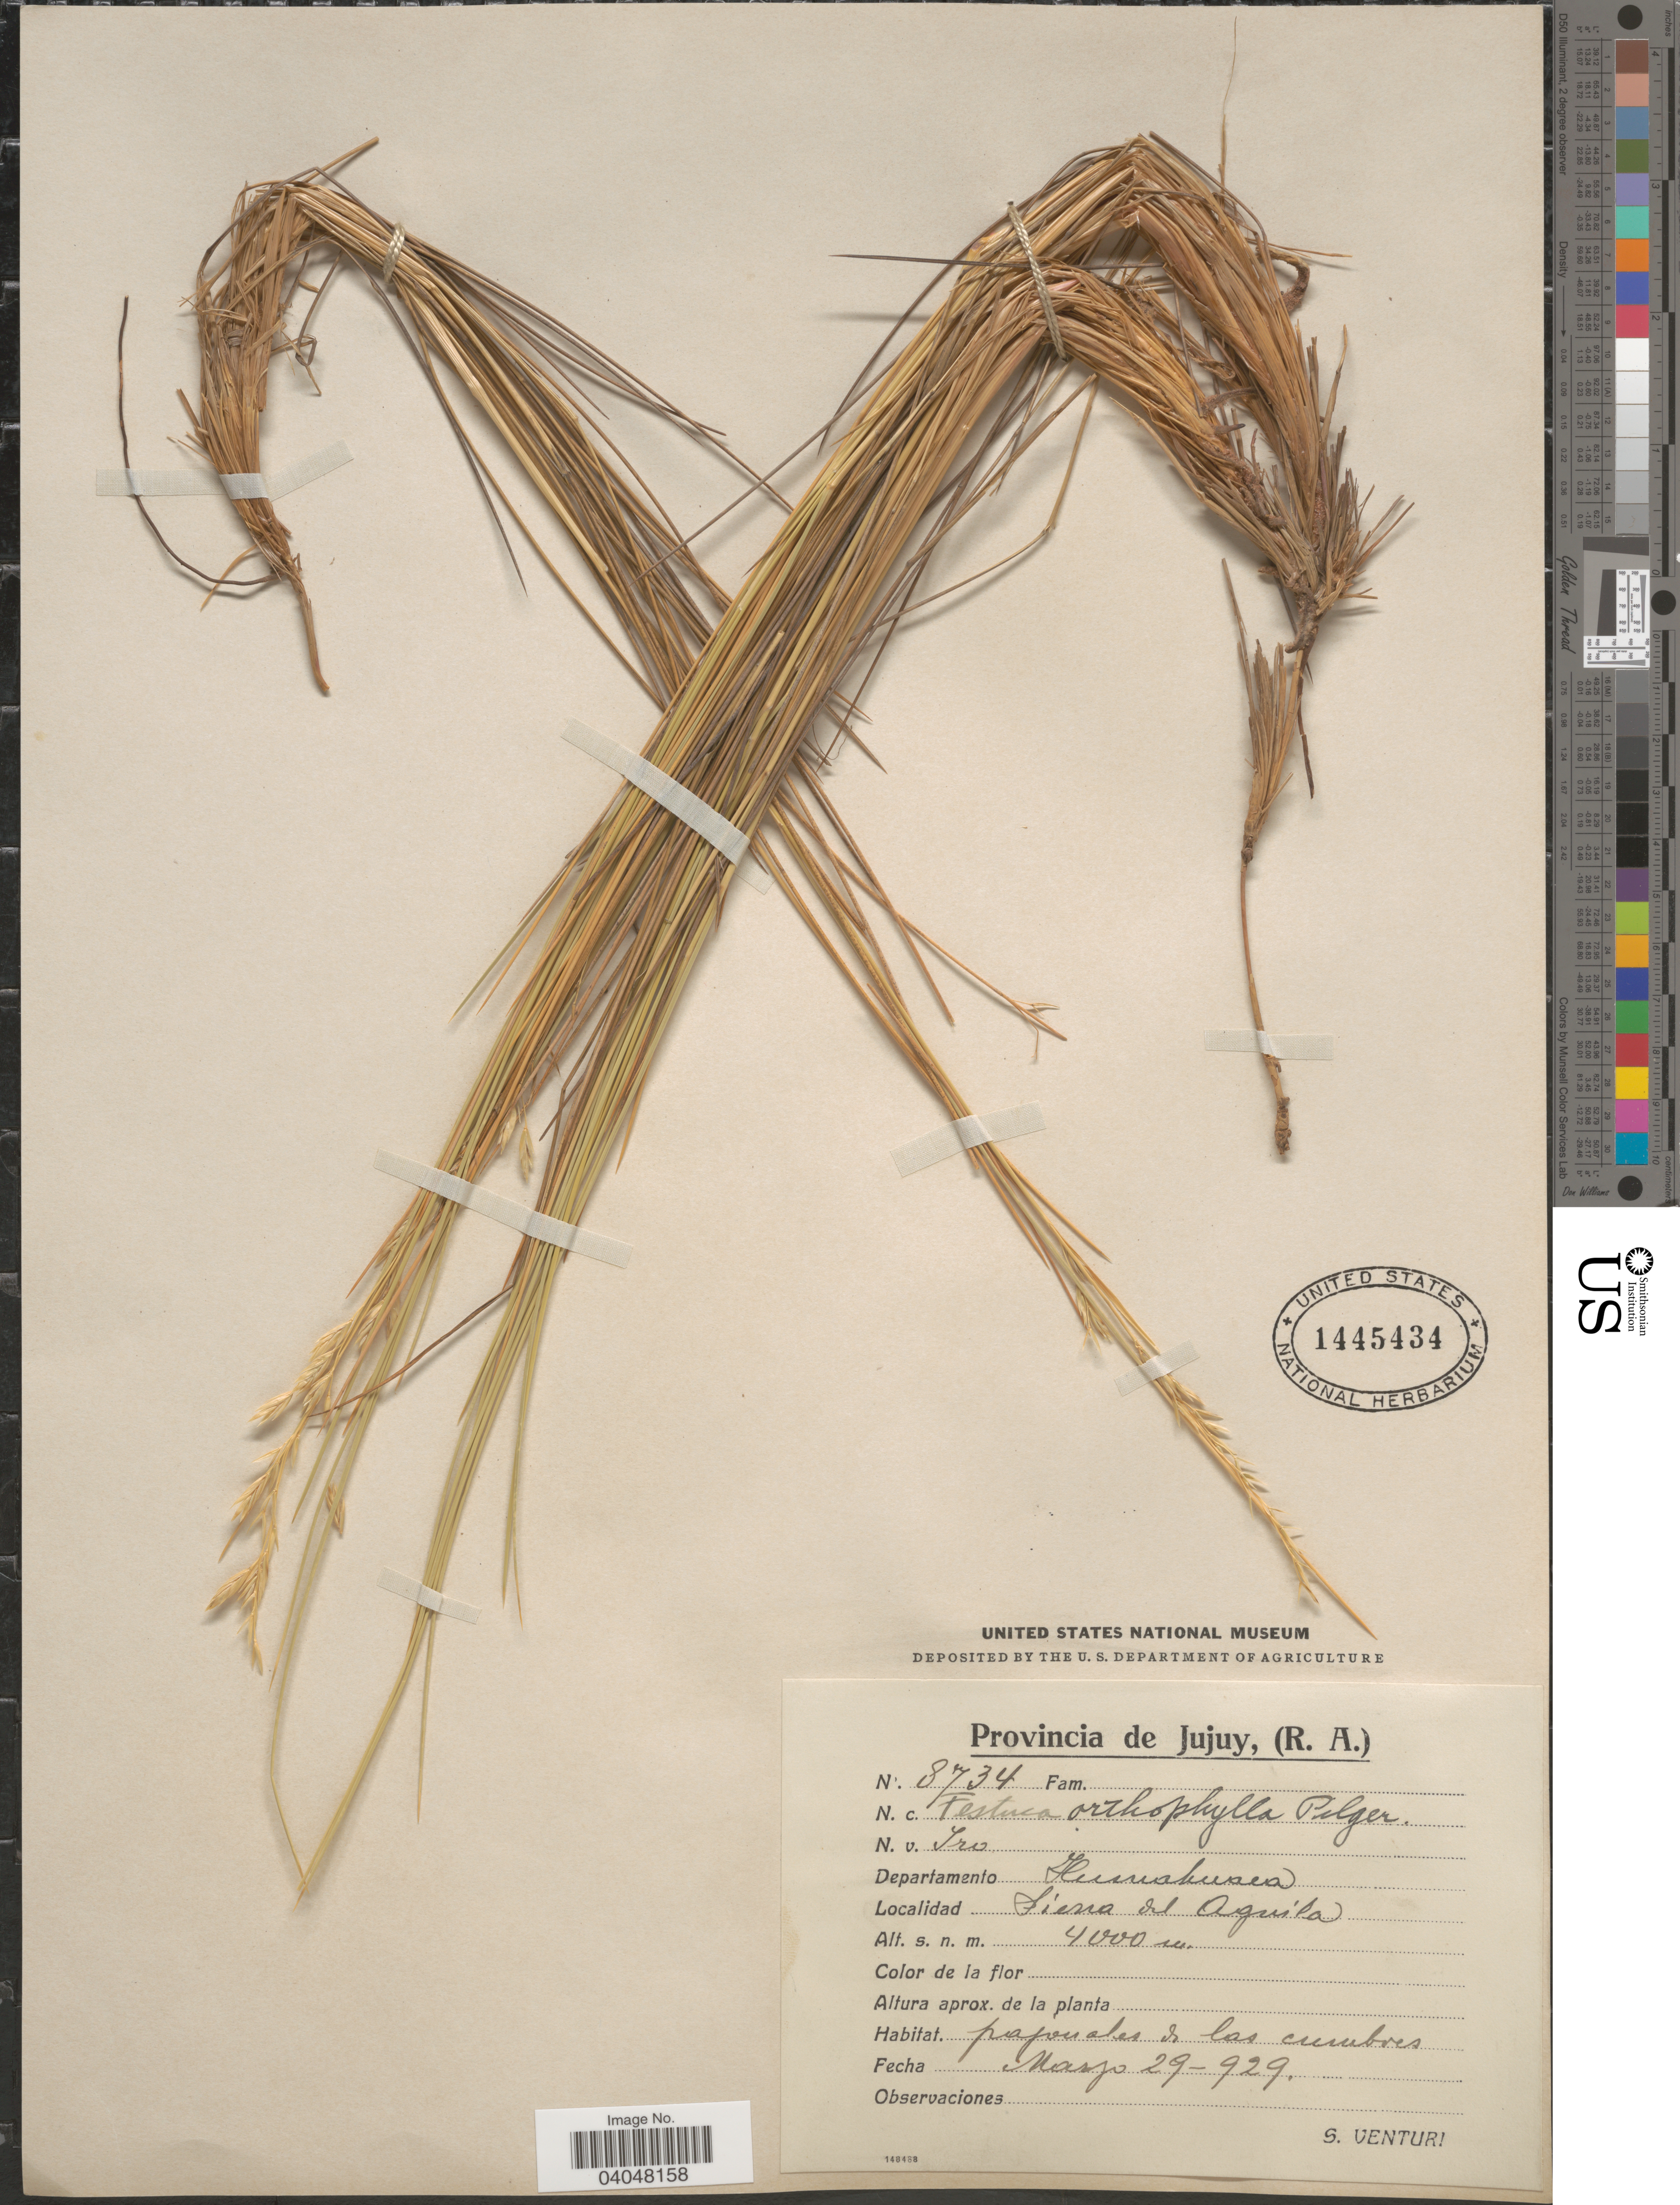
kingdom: Plantae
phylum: Tracheophyta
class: Liliopsida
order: Poales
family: Poaceae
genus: Festuca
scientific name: Festuca orthophylla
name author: Pilg.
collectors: S. Venturi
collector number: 8734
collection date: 1929-05-29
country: Argentina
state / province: Jujuy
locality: Departamento Humahusea. Sierra del Aguila.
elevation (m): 4000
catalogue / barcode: US 1445434